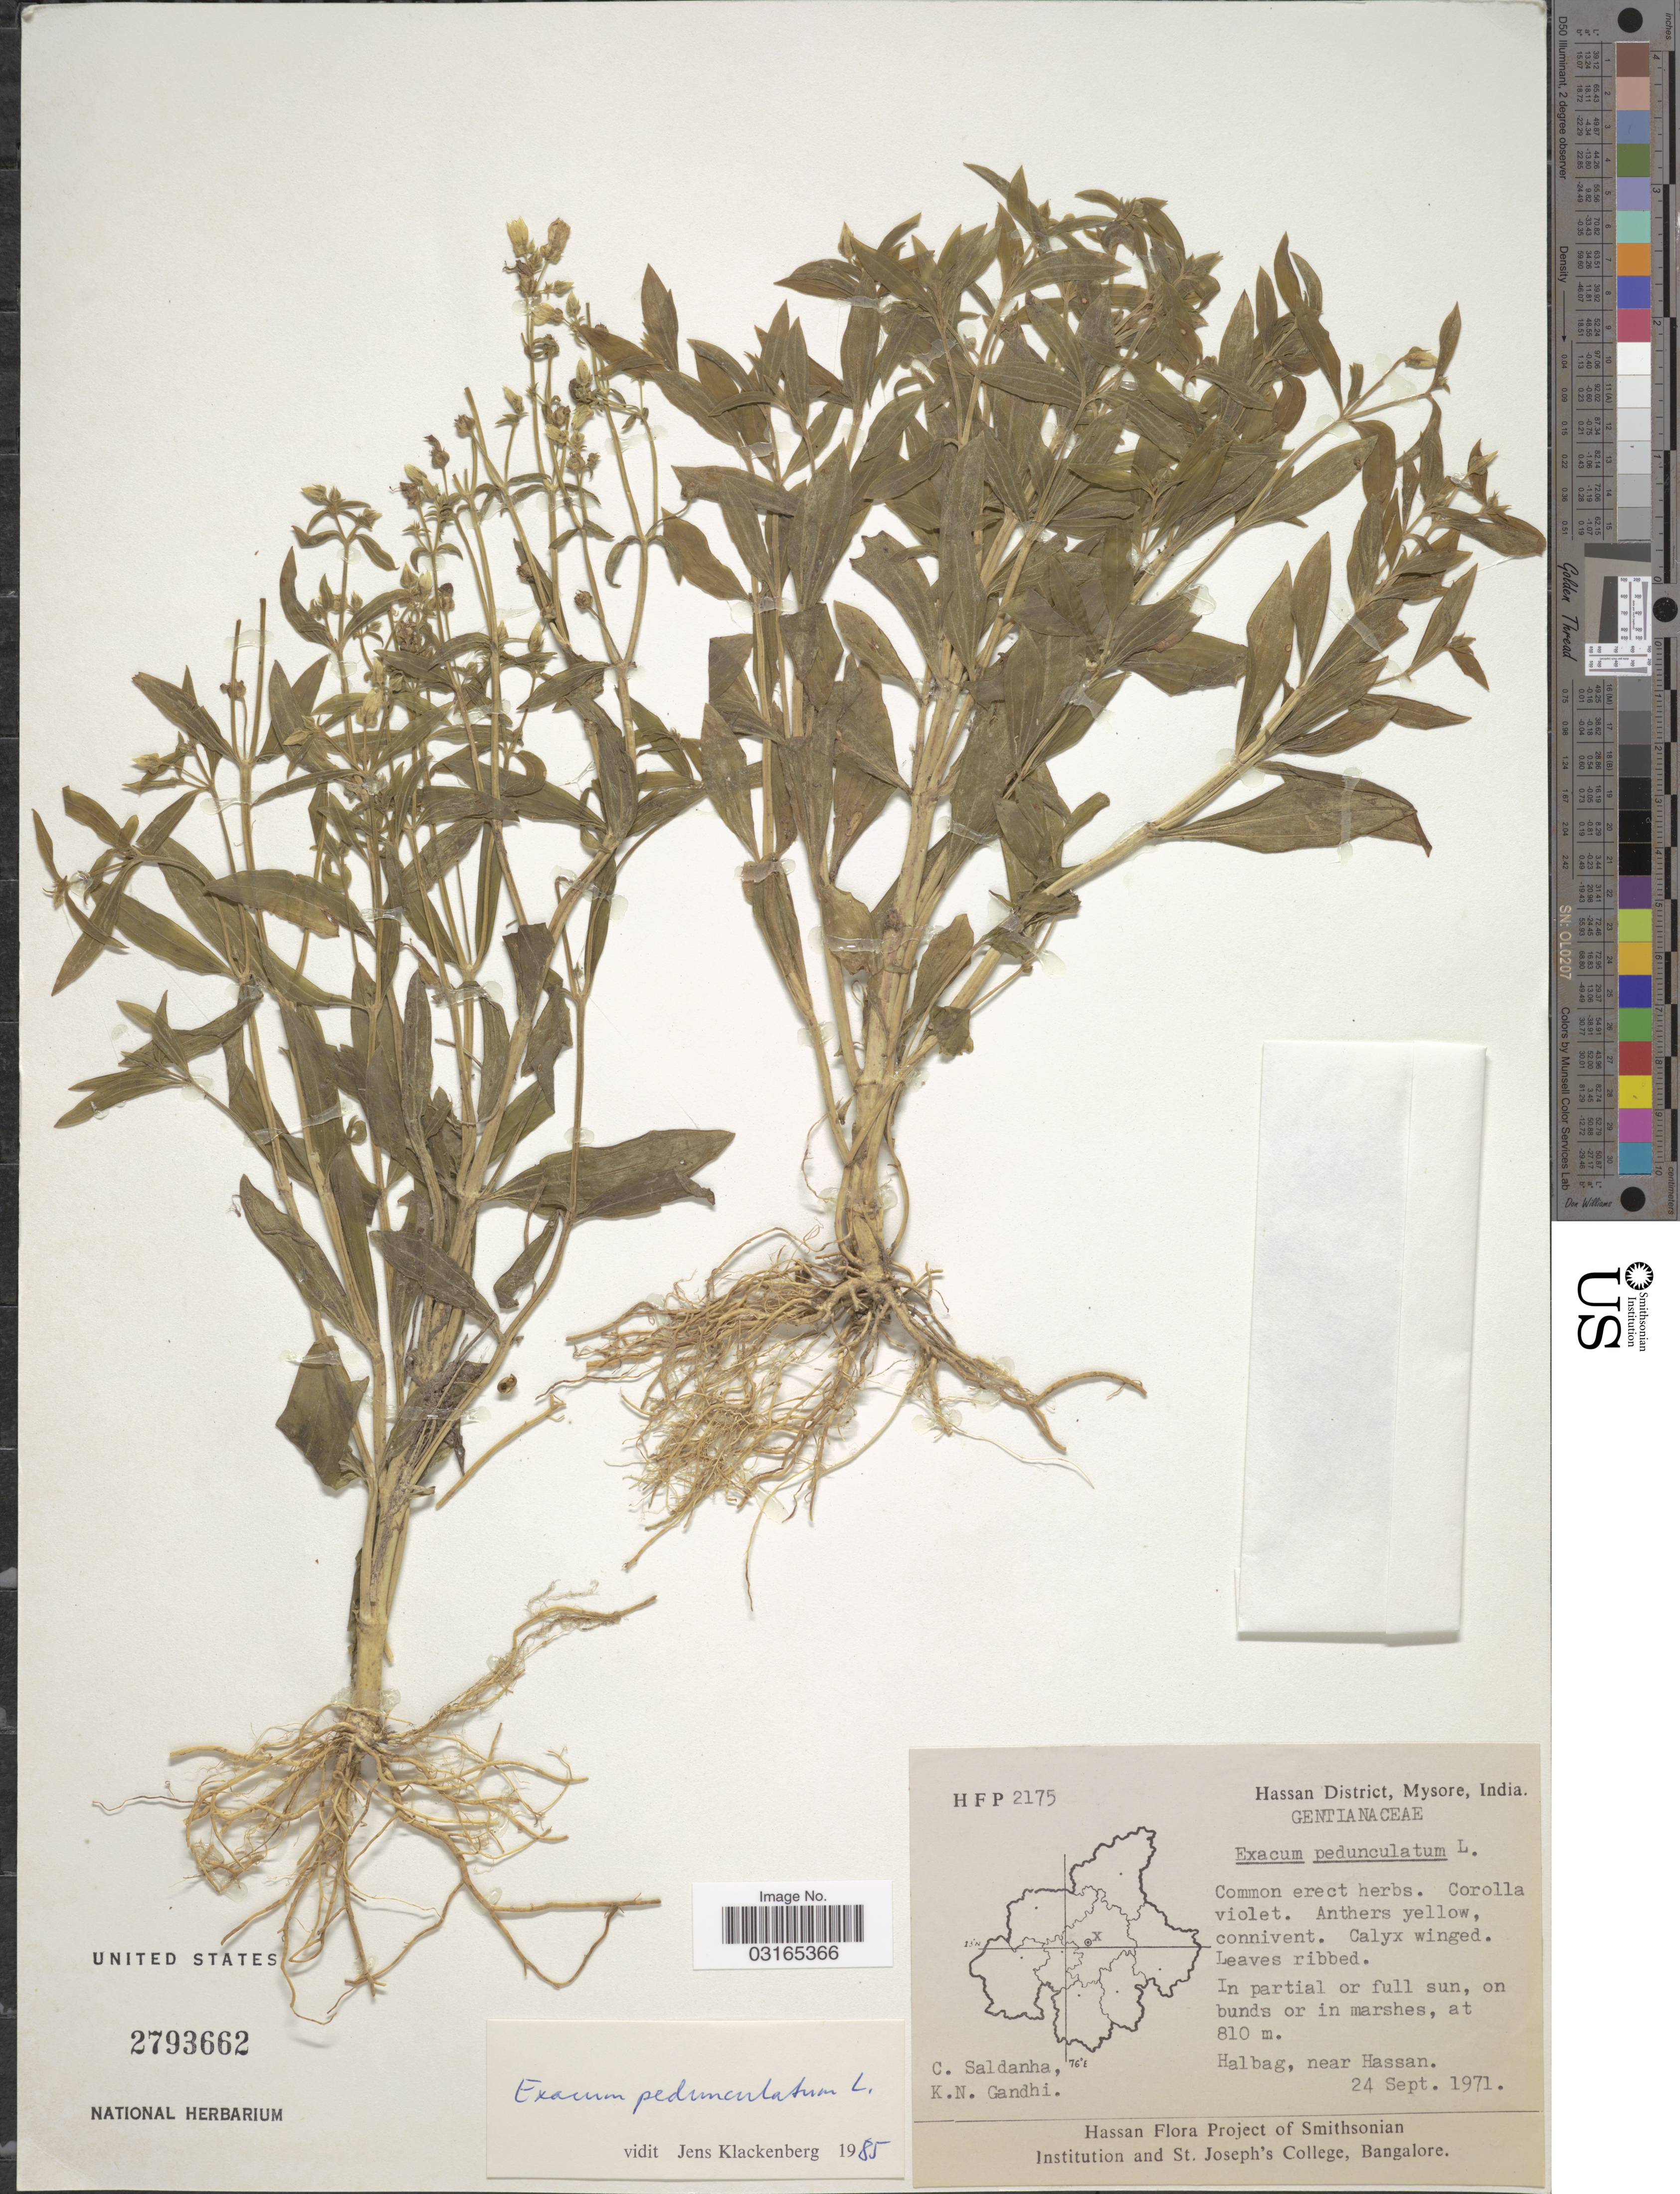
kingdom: Plantae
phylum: Tracheophyta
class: Magnoliopsida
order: Gentianales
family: Gentianaceae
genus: Exacum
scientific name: Exacum pedunculatum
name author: L.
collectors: C. Saldanha & K. N. Gandhi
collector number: HFP2175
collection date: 1971-09-24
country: India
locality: Hassan District, Mysore. Halbag, near Hassan.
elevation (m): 810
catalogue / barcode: US 2793662